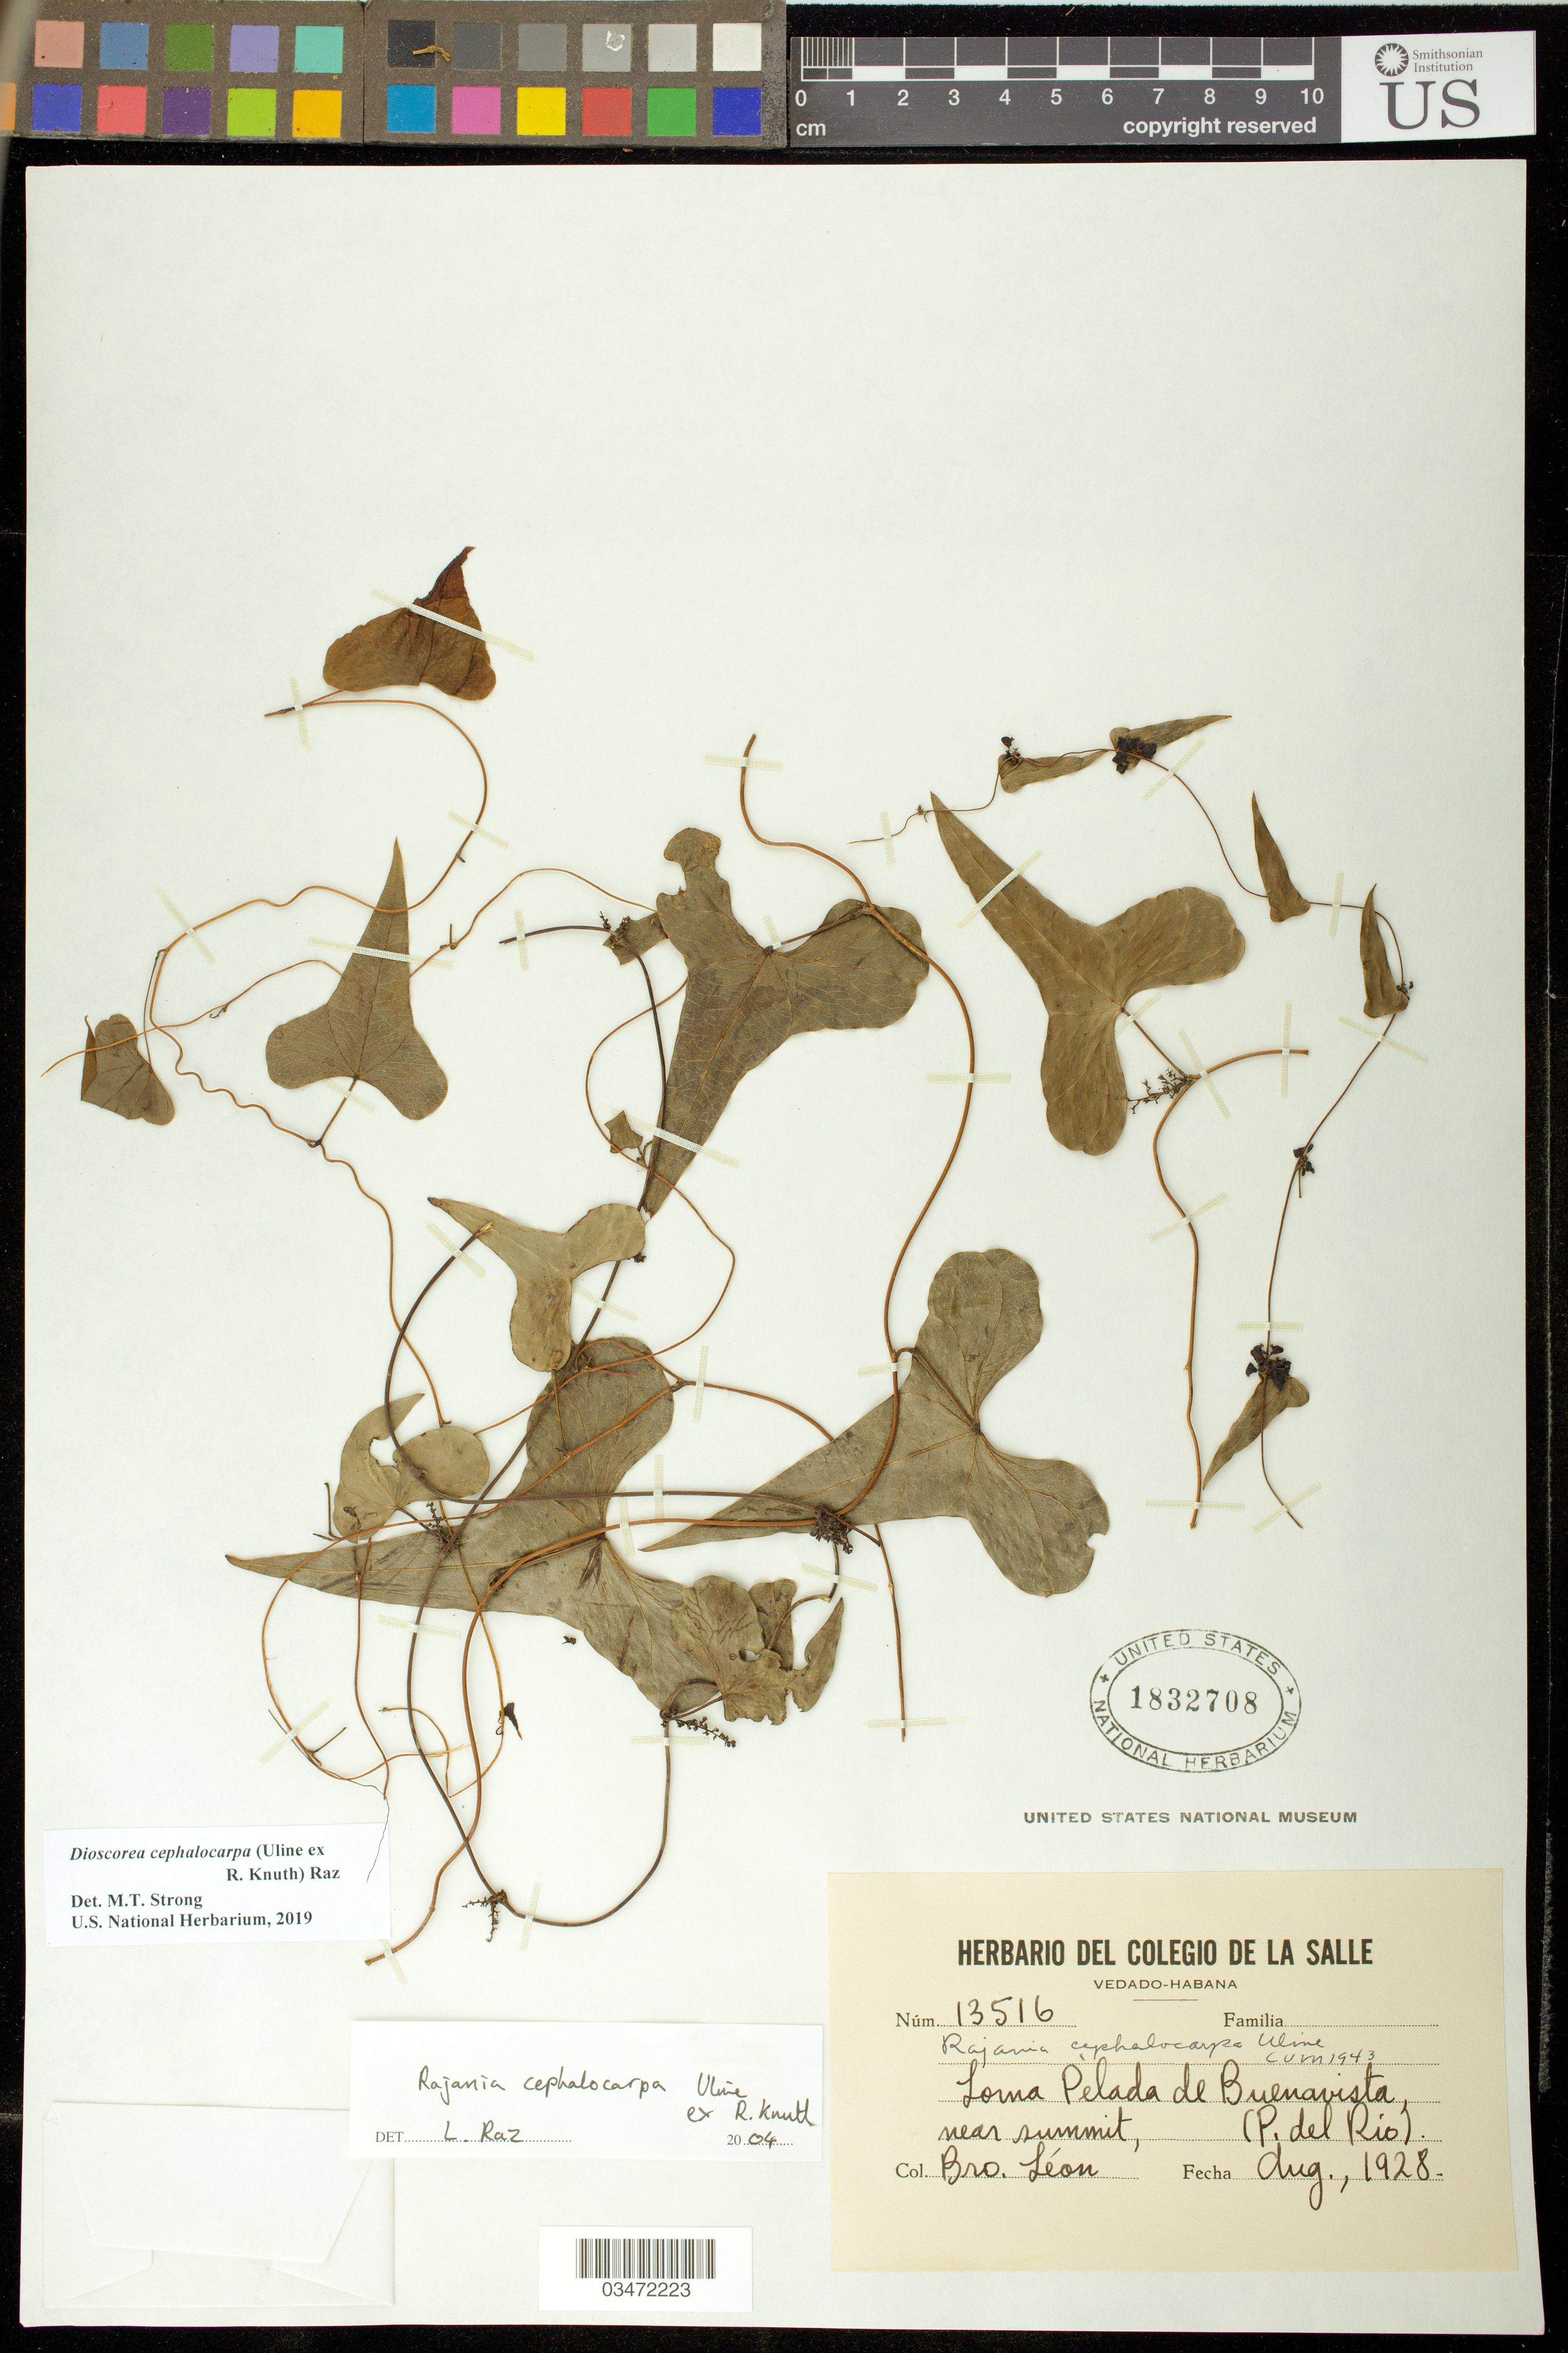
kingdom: Plantae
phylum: Tracheophyta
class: Liliopsida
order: Dioscoreales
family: Dioscoreaceae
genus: Dioscorea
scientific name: Dioscorea cephalocarpa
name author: (Uline ex R. Knuth) Raz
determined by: Strong, M. T., (US), Smithsonian Institution - National Museum of Natural History (UNITED STATES)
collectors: Bro. León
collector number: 13516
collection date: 1928-08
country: Cuba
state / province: Villa Clara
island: Cuba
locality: Loma Pelada de Buenavista, near summit (P. del Río)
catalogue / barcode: US 1832708